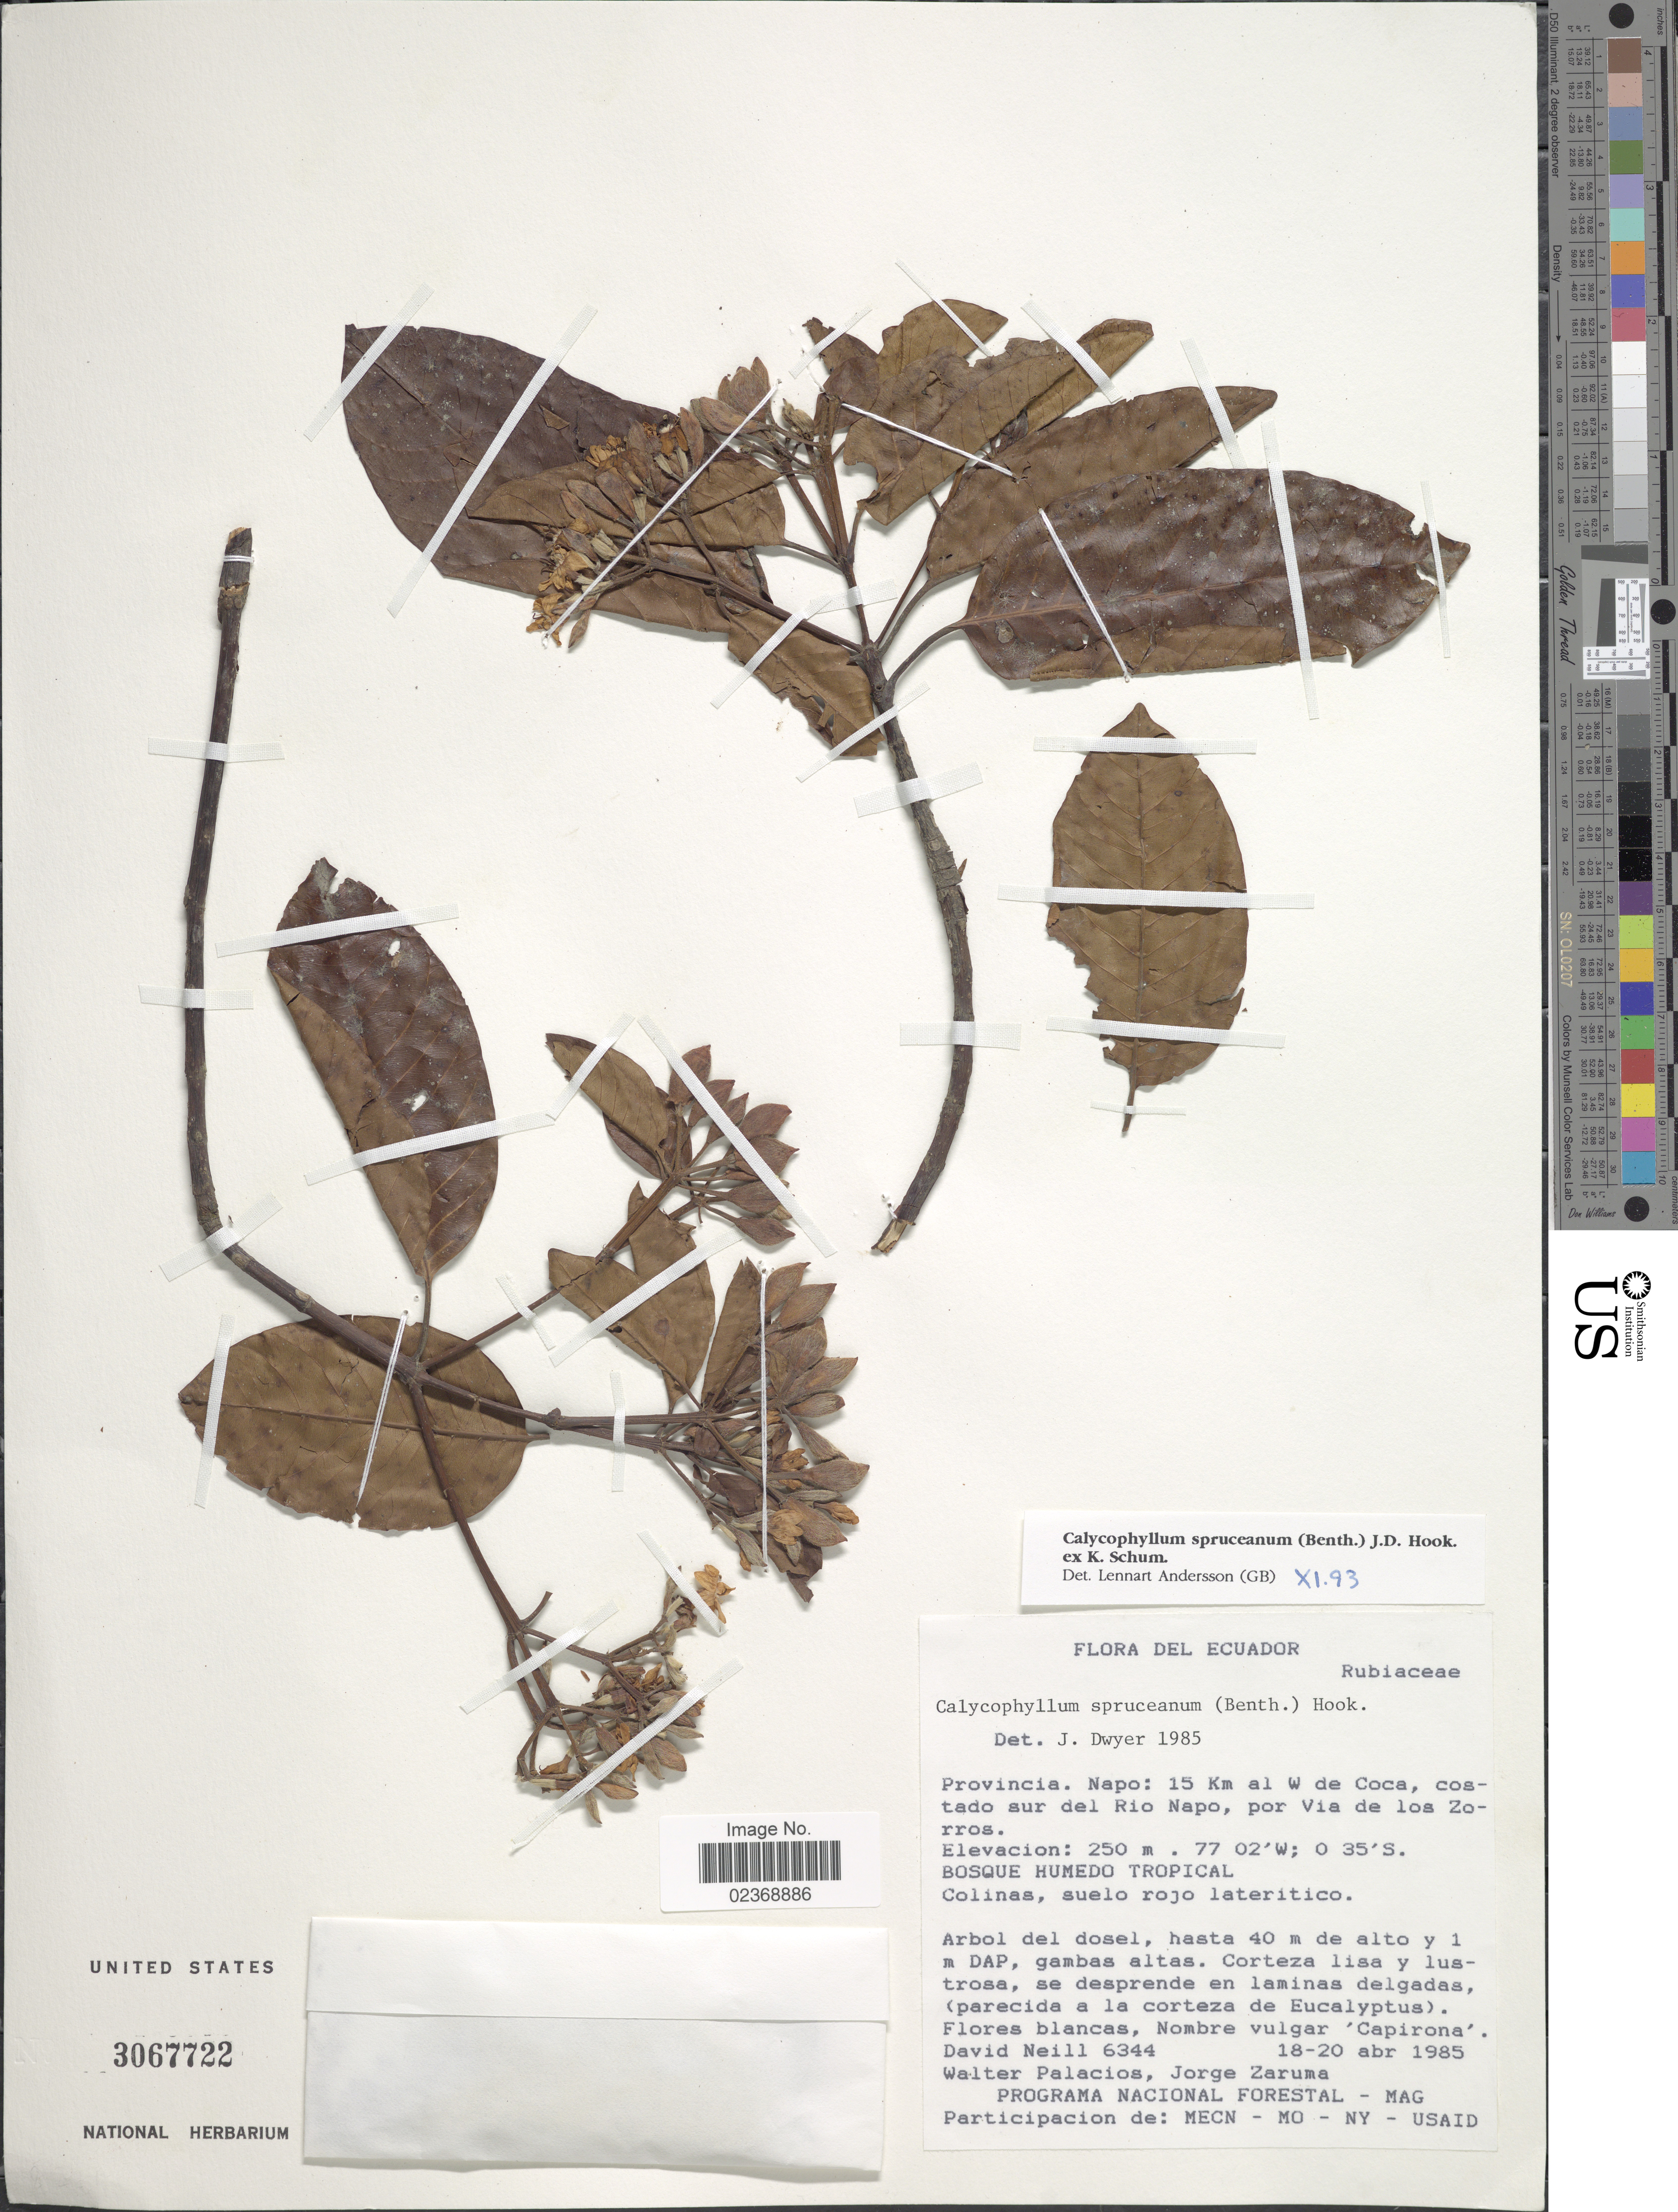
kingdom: Plantae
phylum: Tracheophyta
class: Magnoliopsida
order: Gentianales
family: Rubiaceae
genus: Calycophyllum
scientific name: Calycophyllum spruceanum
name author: (Benth.) Hook. f. ex K. Schum.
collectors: D. Neill, W. Palacios & J. Zaruma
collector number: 6344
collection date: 1985-04-18/1985-04-20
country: Ecuador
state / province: Napo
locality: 15 Km al W de Coca, costado sur del Rio Napo, por Via de los Zorros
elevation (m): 250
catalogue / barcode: US 3067722